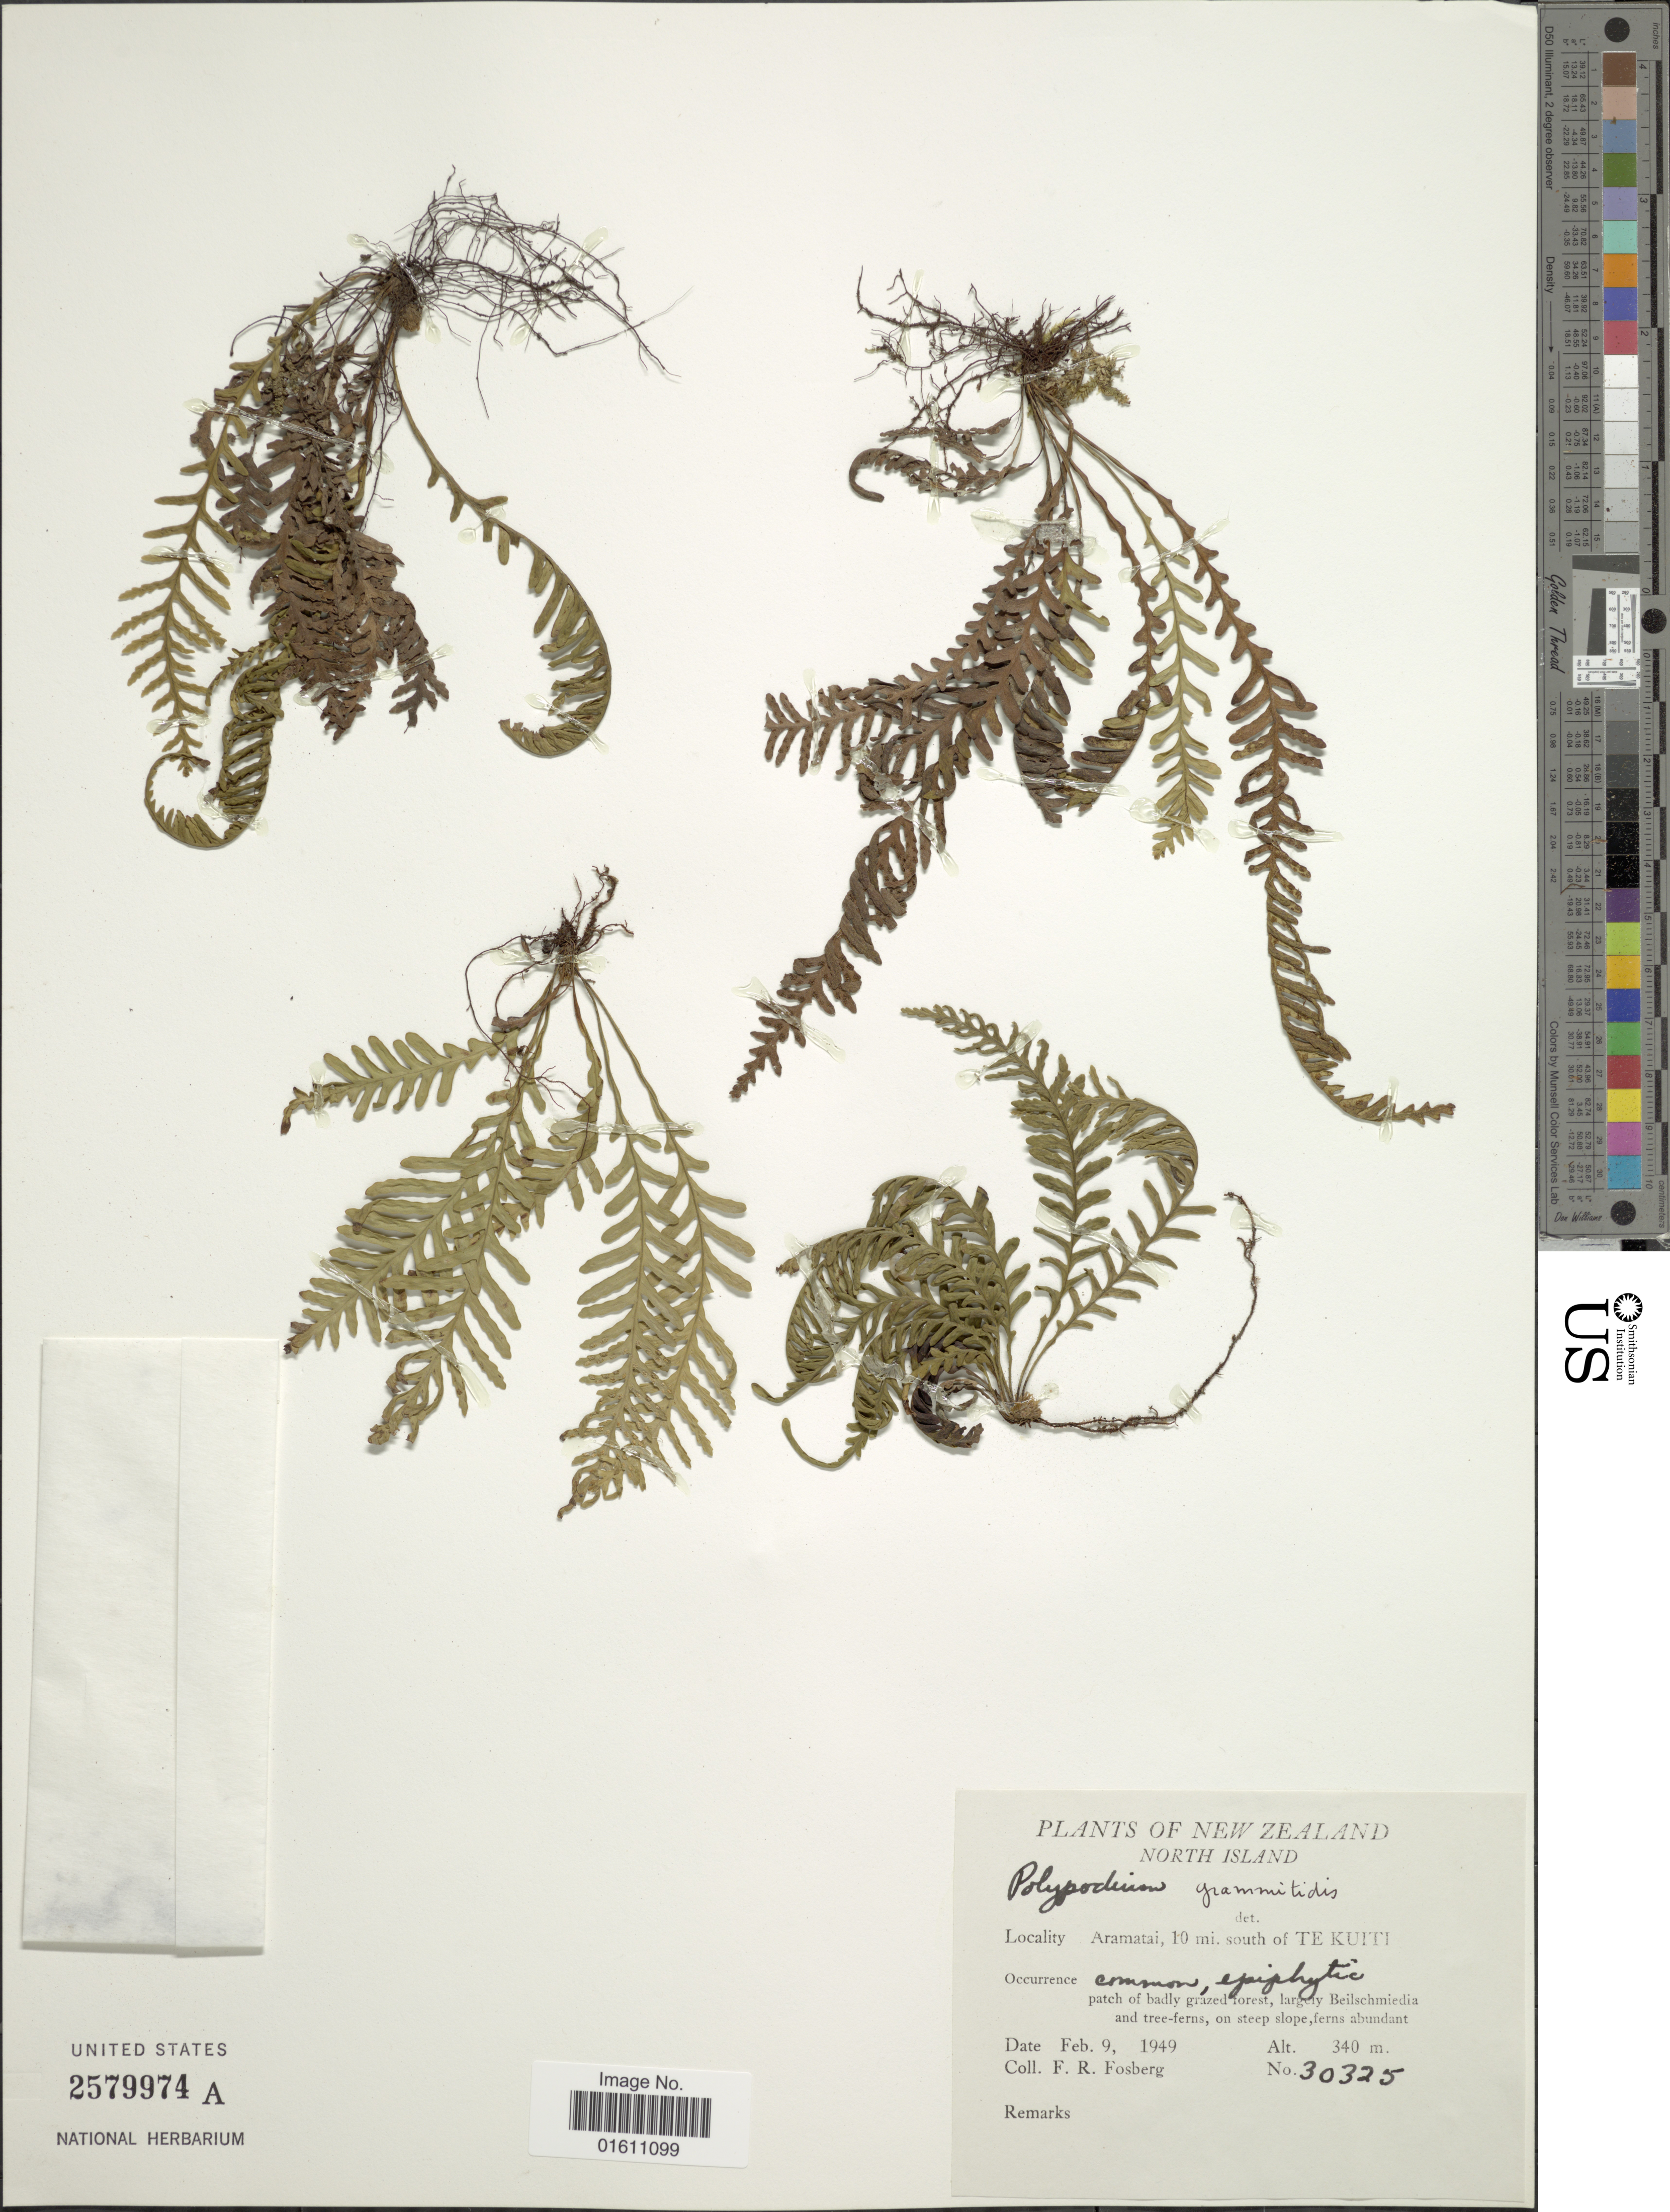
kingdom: Plantae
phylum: Tracheophyta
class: Polypodiopsida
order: Polypodiales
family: Polypodiaceae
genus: Notogrammitis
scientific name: Notogrammitis heterophylla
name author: (Labill.) Parris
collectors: F. R. Fosberg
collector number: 30325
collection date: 1949-02-09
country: New Zealand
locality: New Zealand, North Island, Aramatai, 10 mi. south of TE KUITI.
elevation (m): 340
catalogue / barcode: US 2579974A